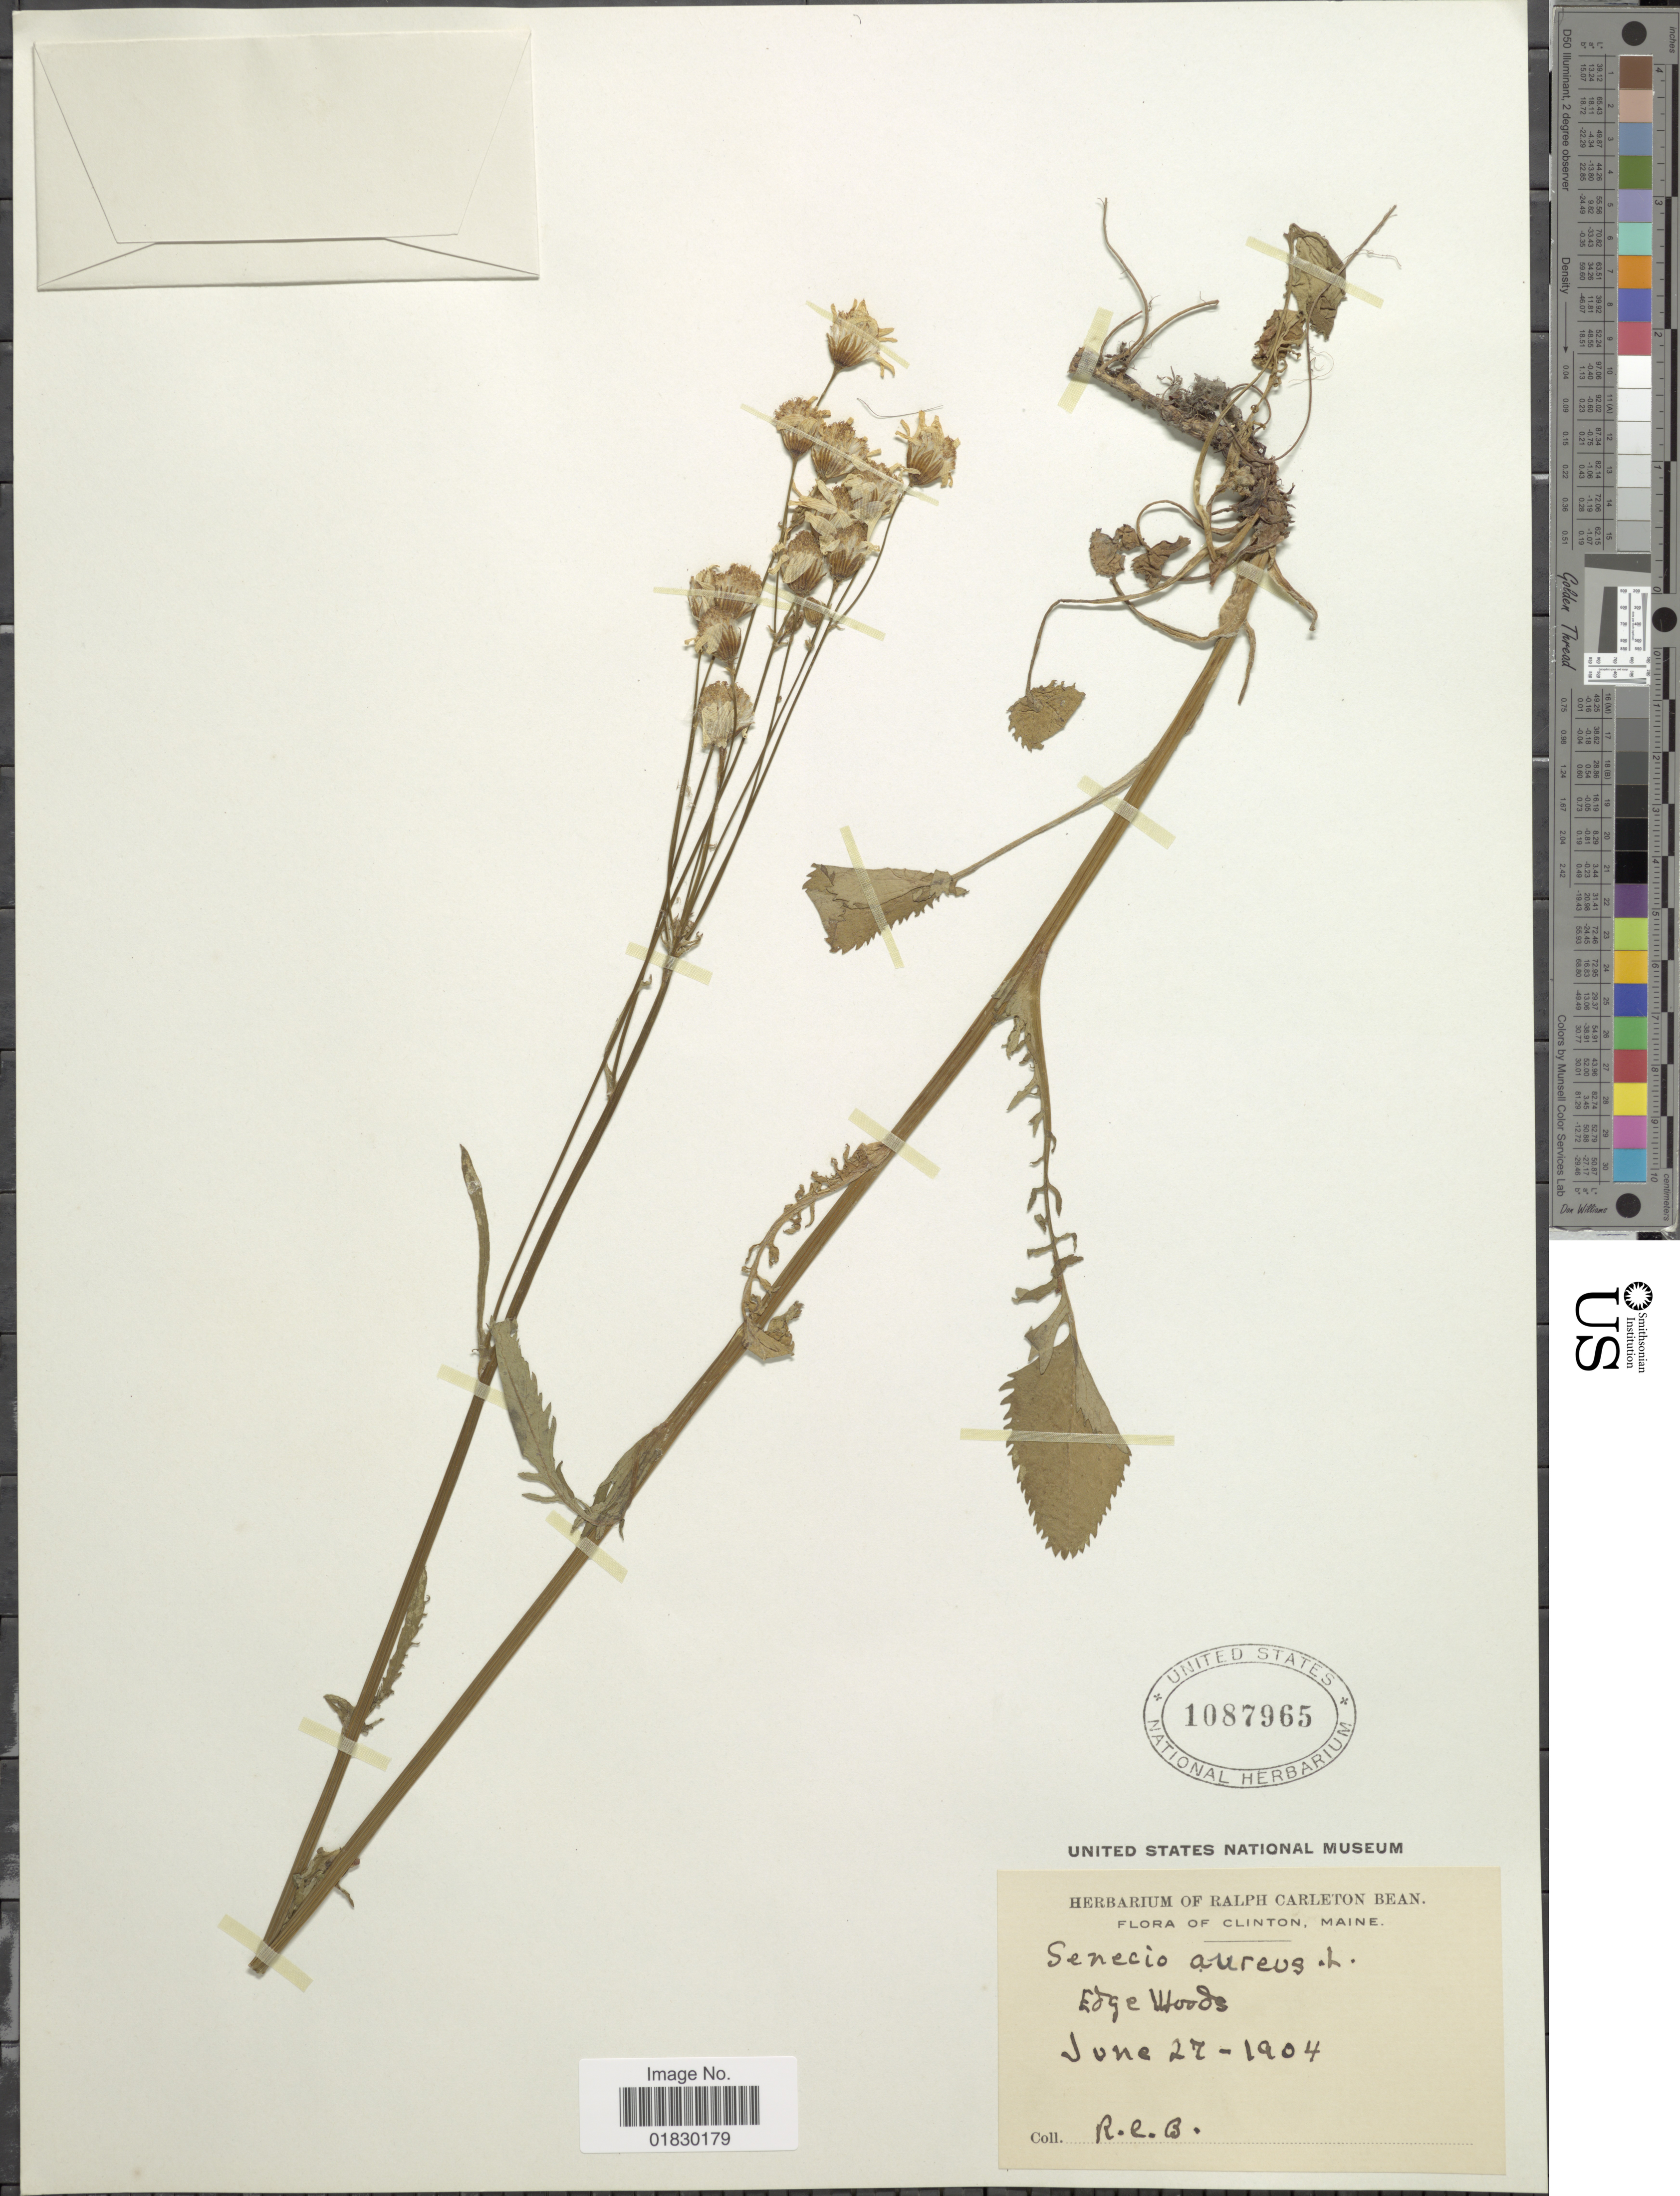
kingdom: Plantae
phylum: Tracheophyta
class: Magnoliopsida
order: Asterales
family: Asteraceae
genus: Packera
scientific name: Packera aurea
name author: (L.) Á. Löve & D. Löve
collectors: R. Bean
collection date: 1904-06-27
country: United States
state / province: Maine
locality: Clinton, Maine, Edge Woods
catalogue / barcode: US 1087965